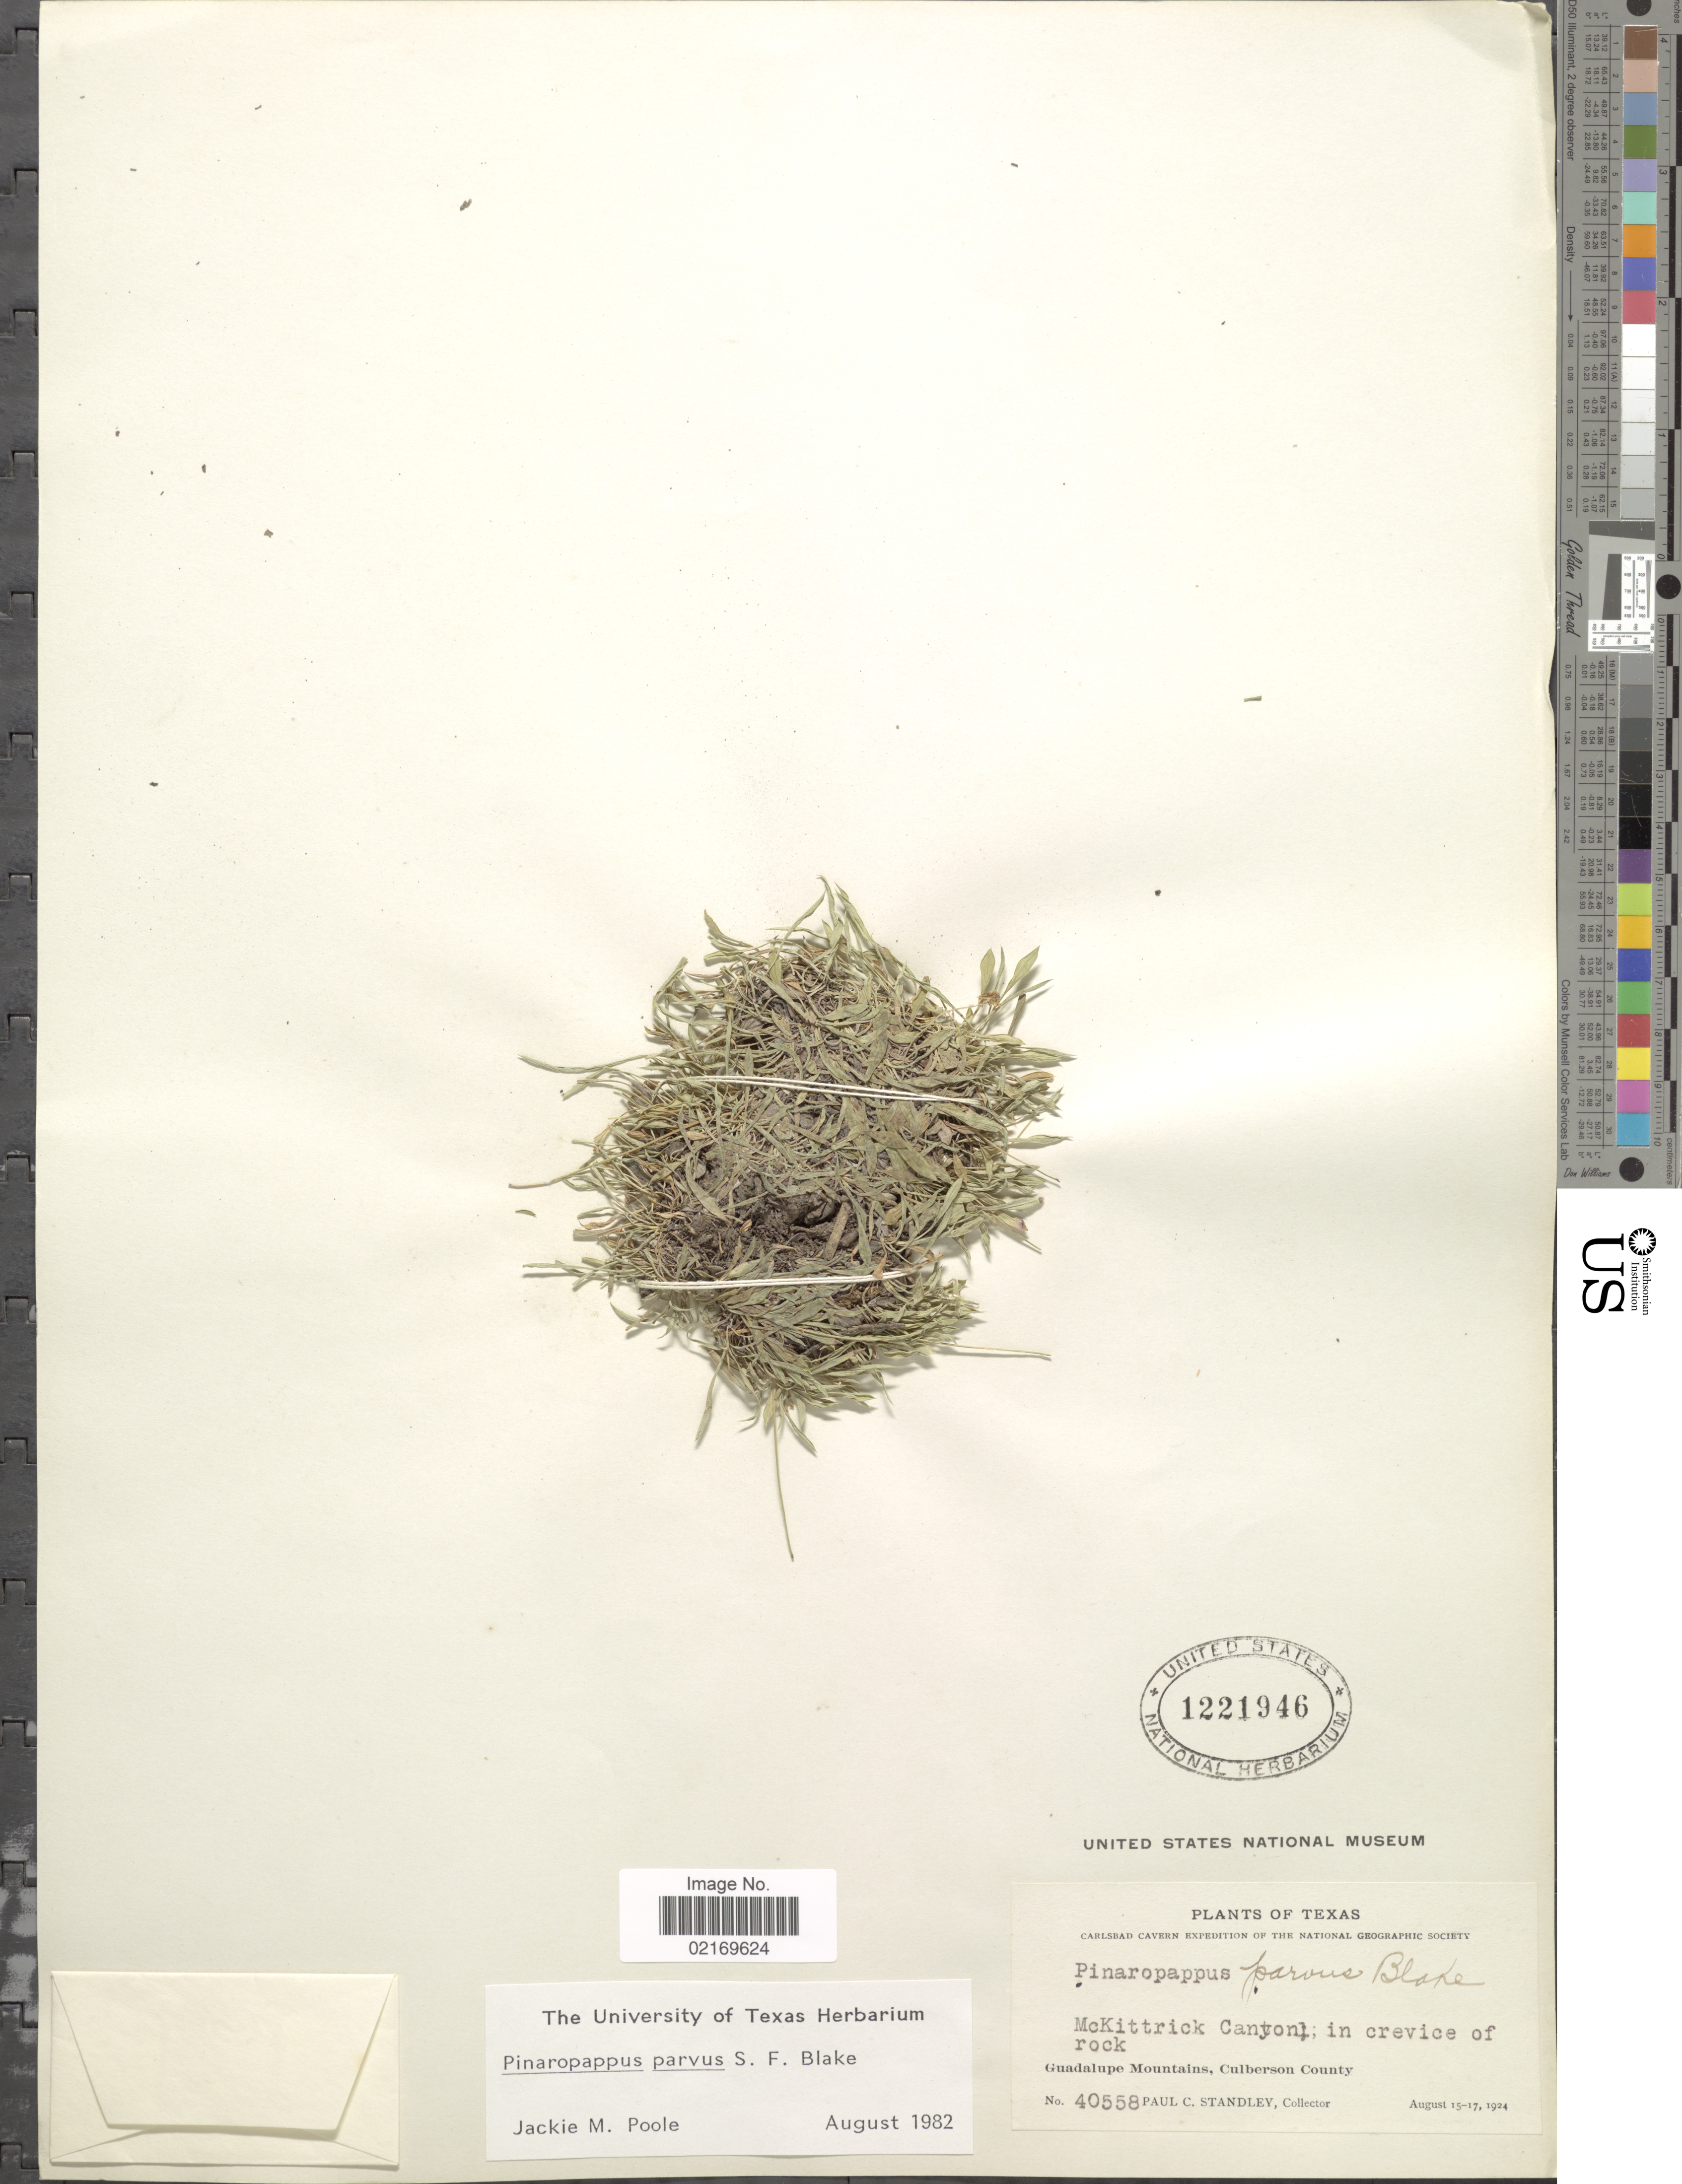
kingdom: Plantae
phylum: Tracheophyta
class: Magnoliopsida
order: Asterales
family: Asteraceae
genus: Pinaropappus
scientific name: Pinaropappus parvus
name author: S.F. Blake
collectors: P. C. Standley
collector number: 40558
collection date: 1924-08-15/1924-08-17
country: United States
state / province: Texas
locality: McKittrick Canyon, Guadalupe Mountains, Culberson County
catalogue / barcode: US 1221946